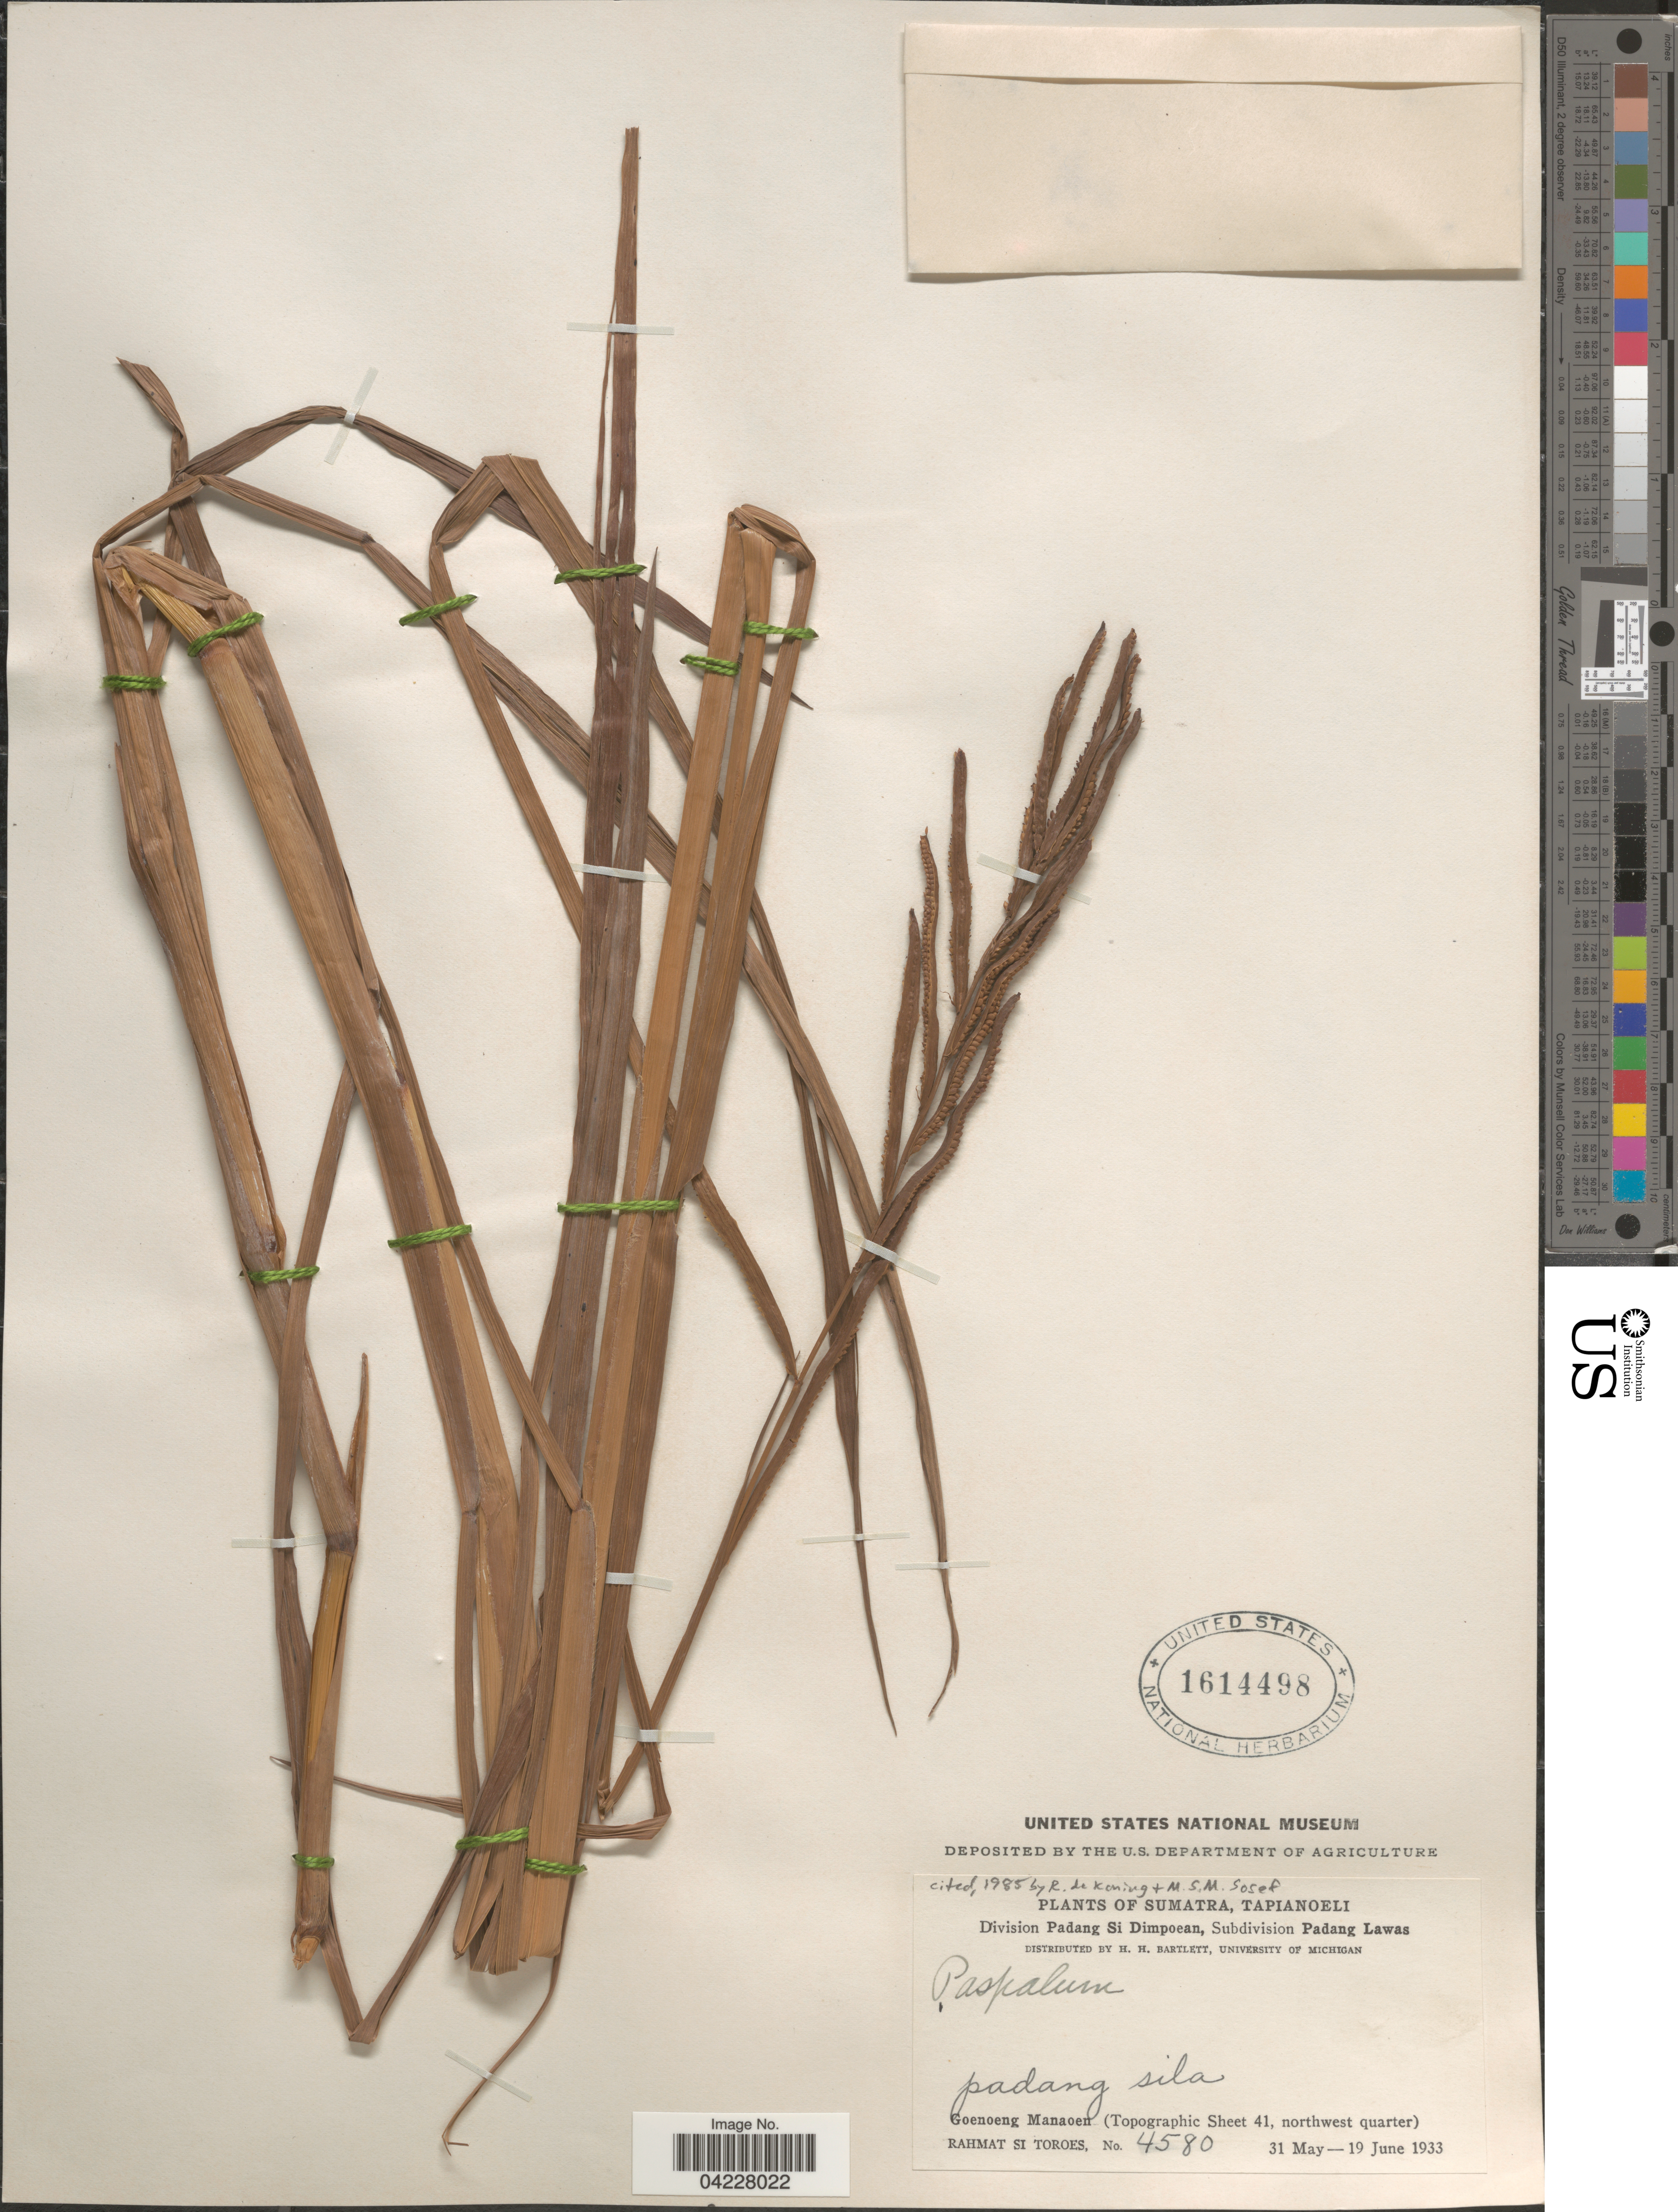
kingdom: Plantae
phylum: Tracheophyta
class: Liliopsida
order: Poales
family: Poaceae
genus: Paspalum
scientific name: Paspalum longifolium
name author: Roxb.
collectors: Rahmat Si Boeea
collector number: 4580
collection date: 1933-05-31/1933-06-19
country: Indonesia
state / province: Sumatra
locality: Tapianoeli. Division Padang Si Dimpoean, Subdivision Padang Lawas. Goenoeng Manaoen (Topographic Sheet 41, northwest quarter).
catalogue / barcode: US 1614498